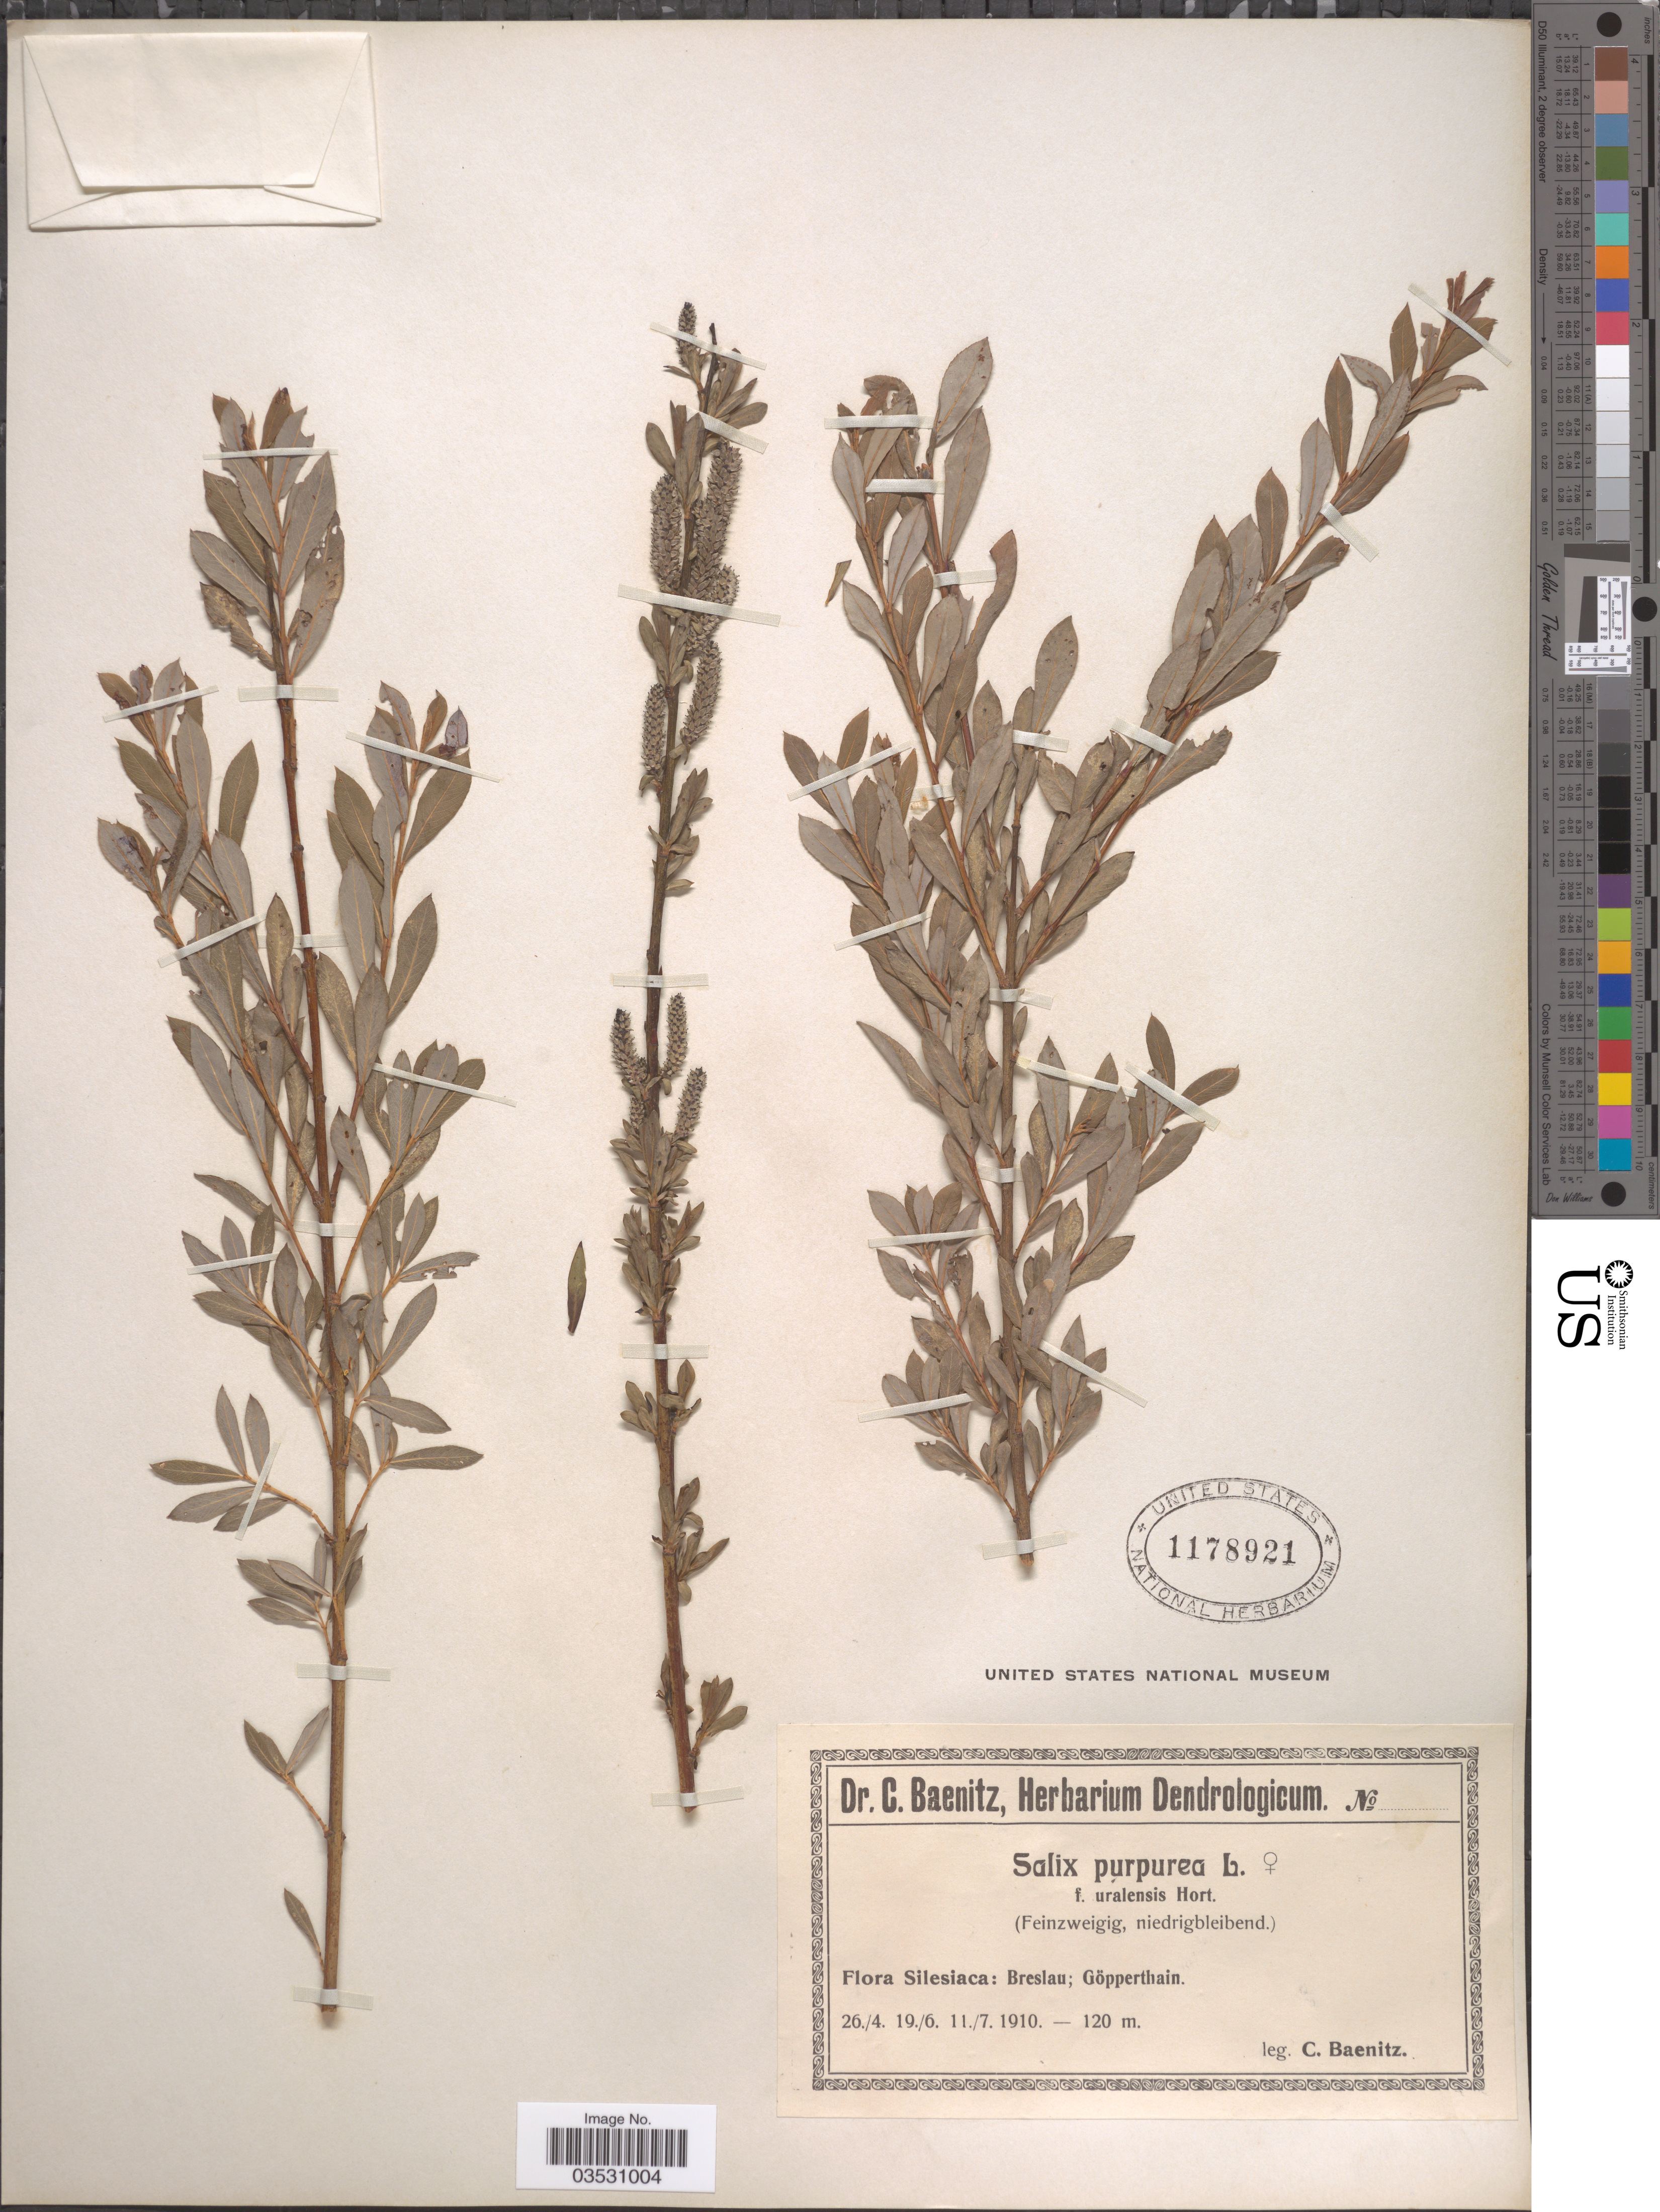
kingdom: Plantae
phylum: Tracheophyta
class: Magnoliopsida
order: Malpighiales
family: Salicaceae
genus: Salix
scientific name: Salix purpurea f. uralensis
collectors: C. G. Baenitz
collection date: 1910-04-26/1910-07-11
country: Poland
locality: Silesiaca: Breslau; Göpperthain.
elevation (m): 120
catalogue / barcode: US 1178921